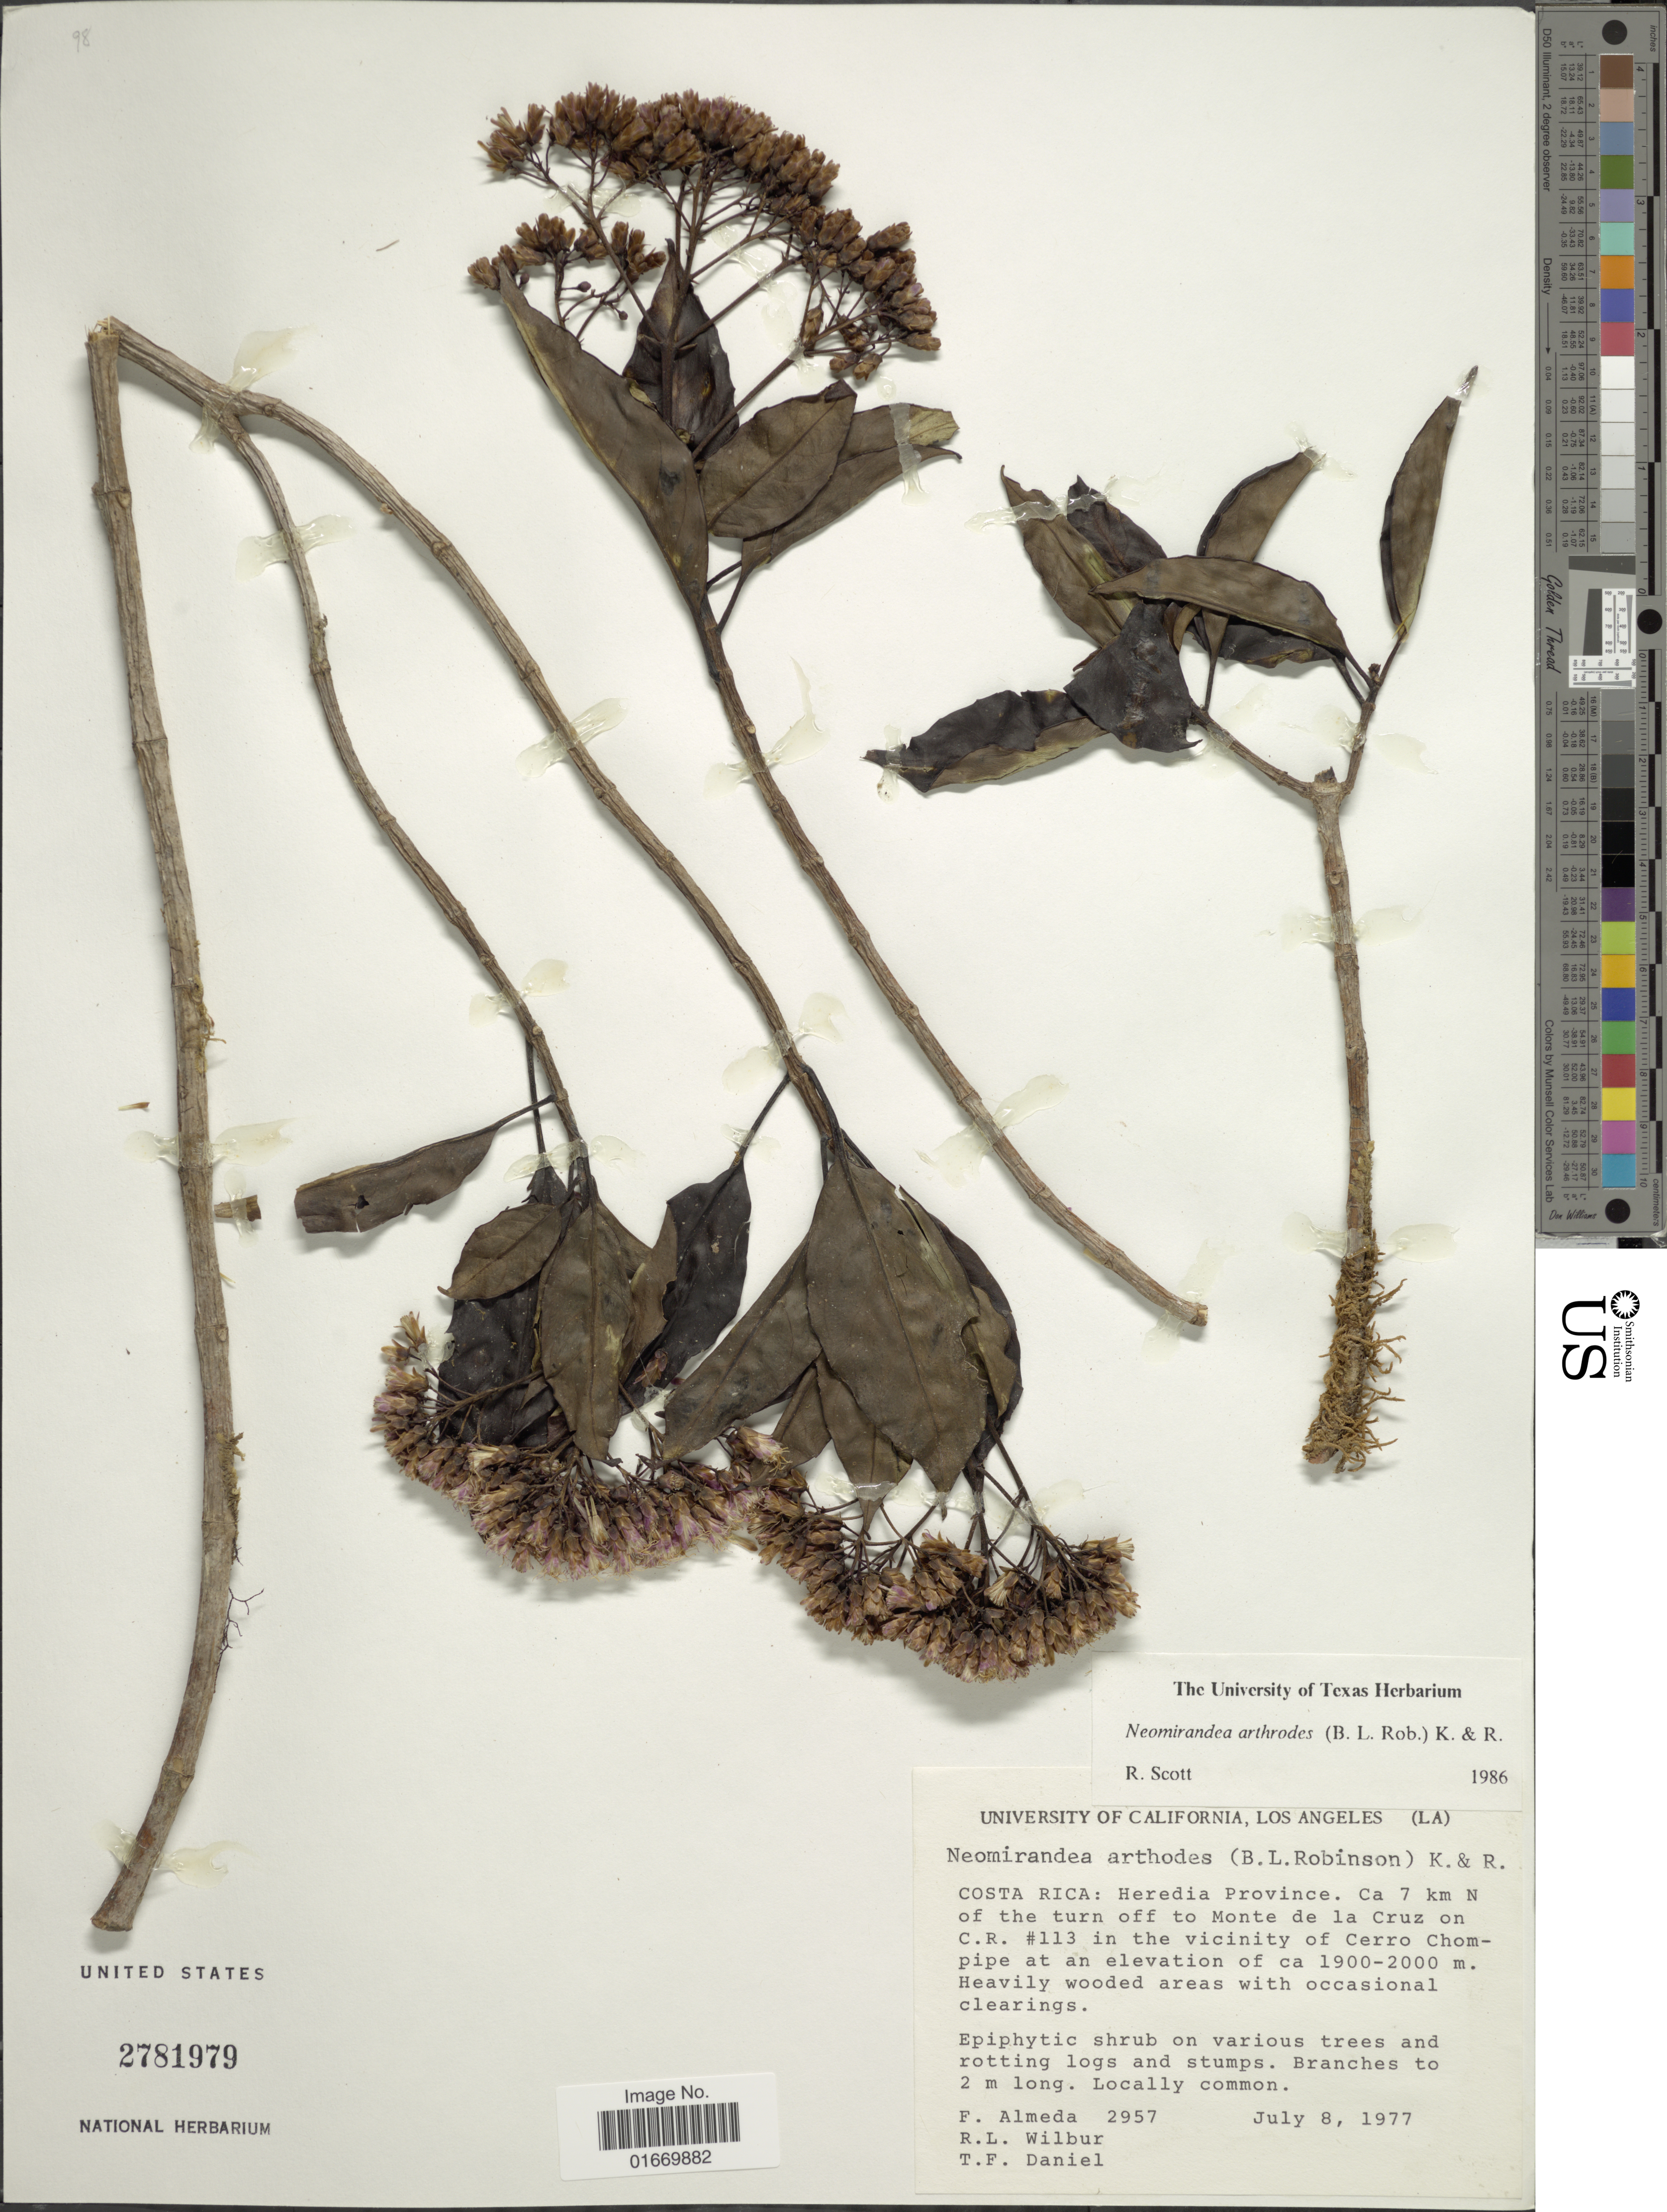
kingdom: Plantae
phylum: Tracheophyta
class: Magnoliopsida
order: Asterales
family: Asteraceae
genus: Neomirandea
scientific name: Neomirandea arthodes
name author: (B.L. Rob.) R.M. King & H. Rob.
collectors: F. Almeda, R. L. Wilbur & T. F. Daniel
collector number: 2957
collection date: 1977-07-08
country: Costa Rica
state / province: Heredia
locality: Ca 7 km N of the turn off to Monte de la Cruz on C. R. #113 in the vicinity of Cerro Chompipe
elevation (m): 1900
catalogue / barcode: US 2781979